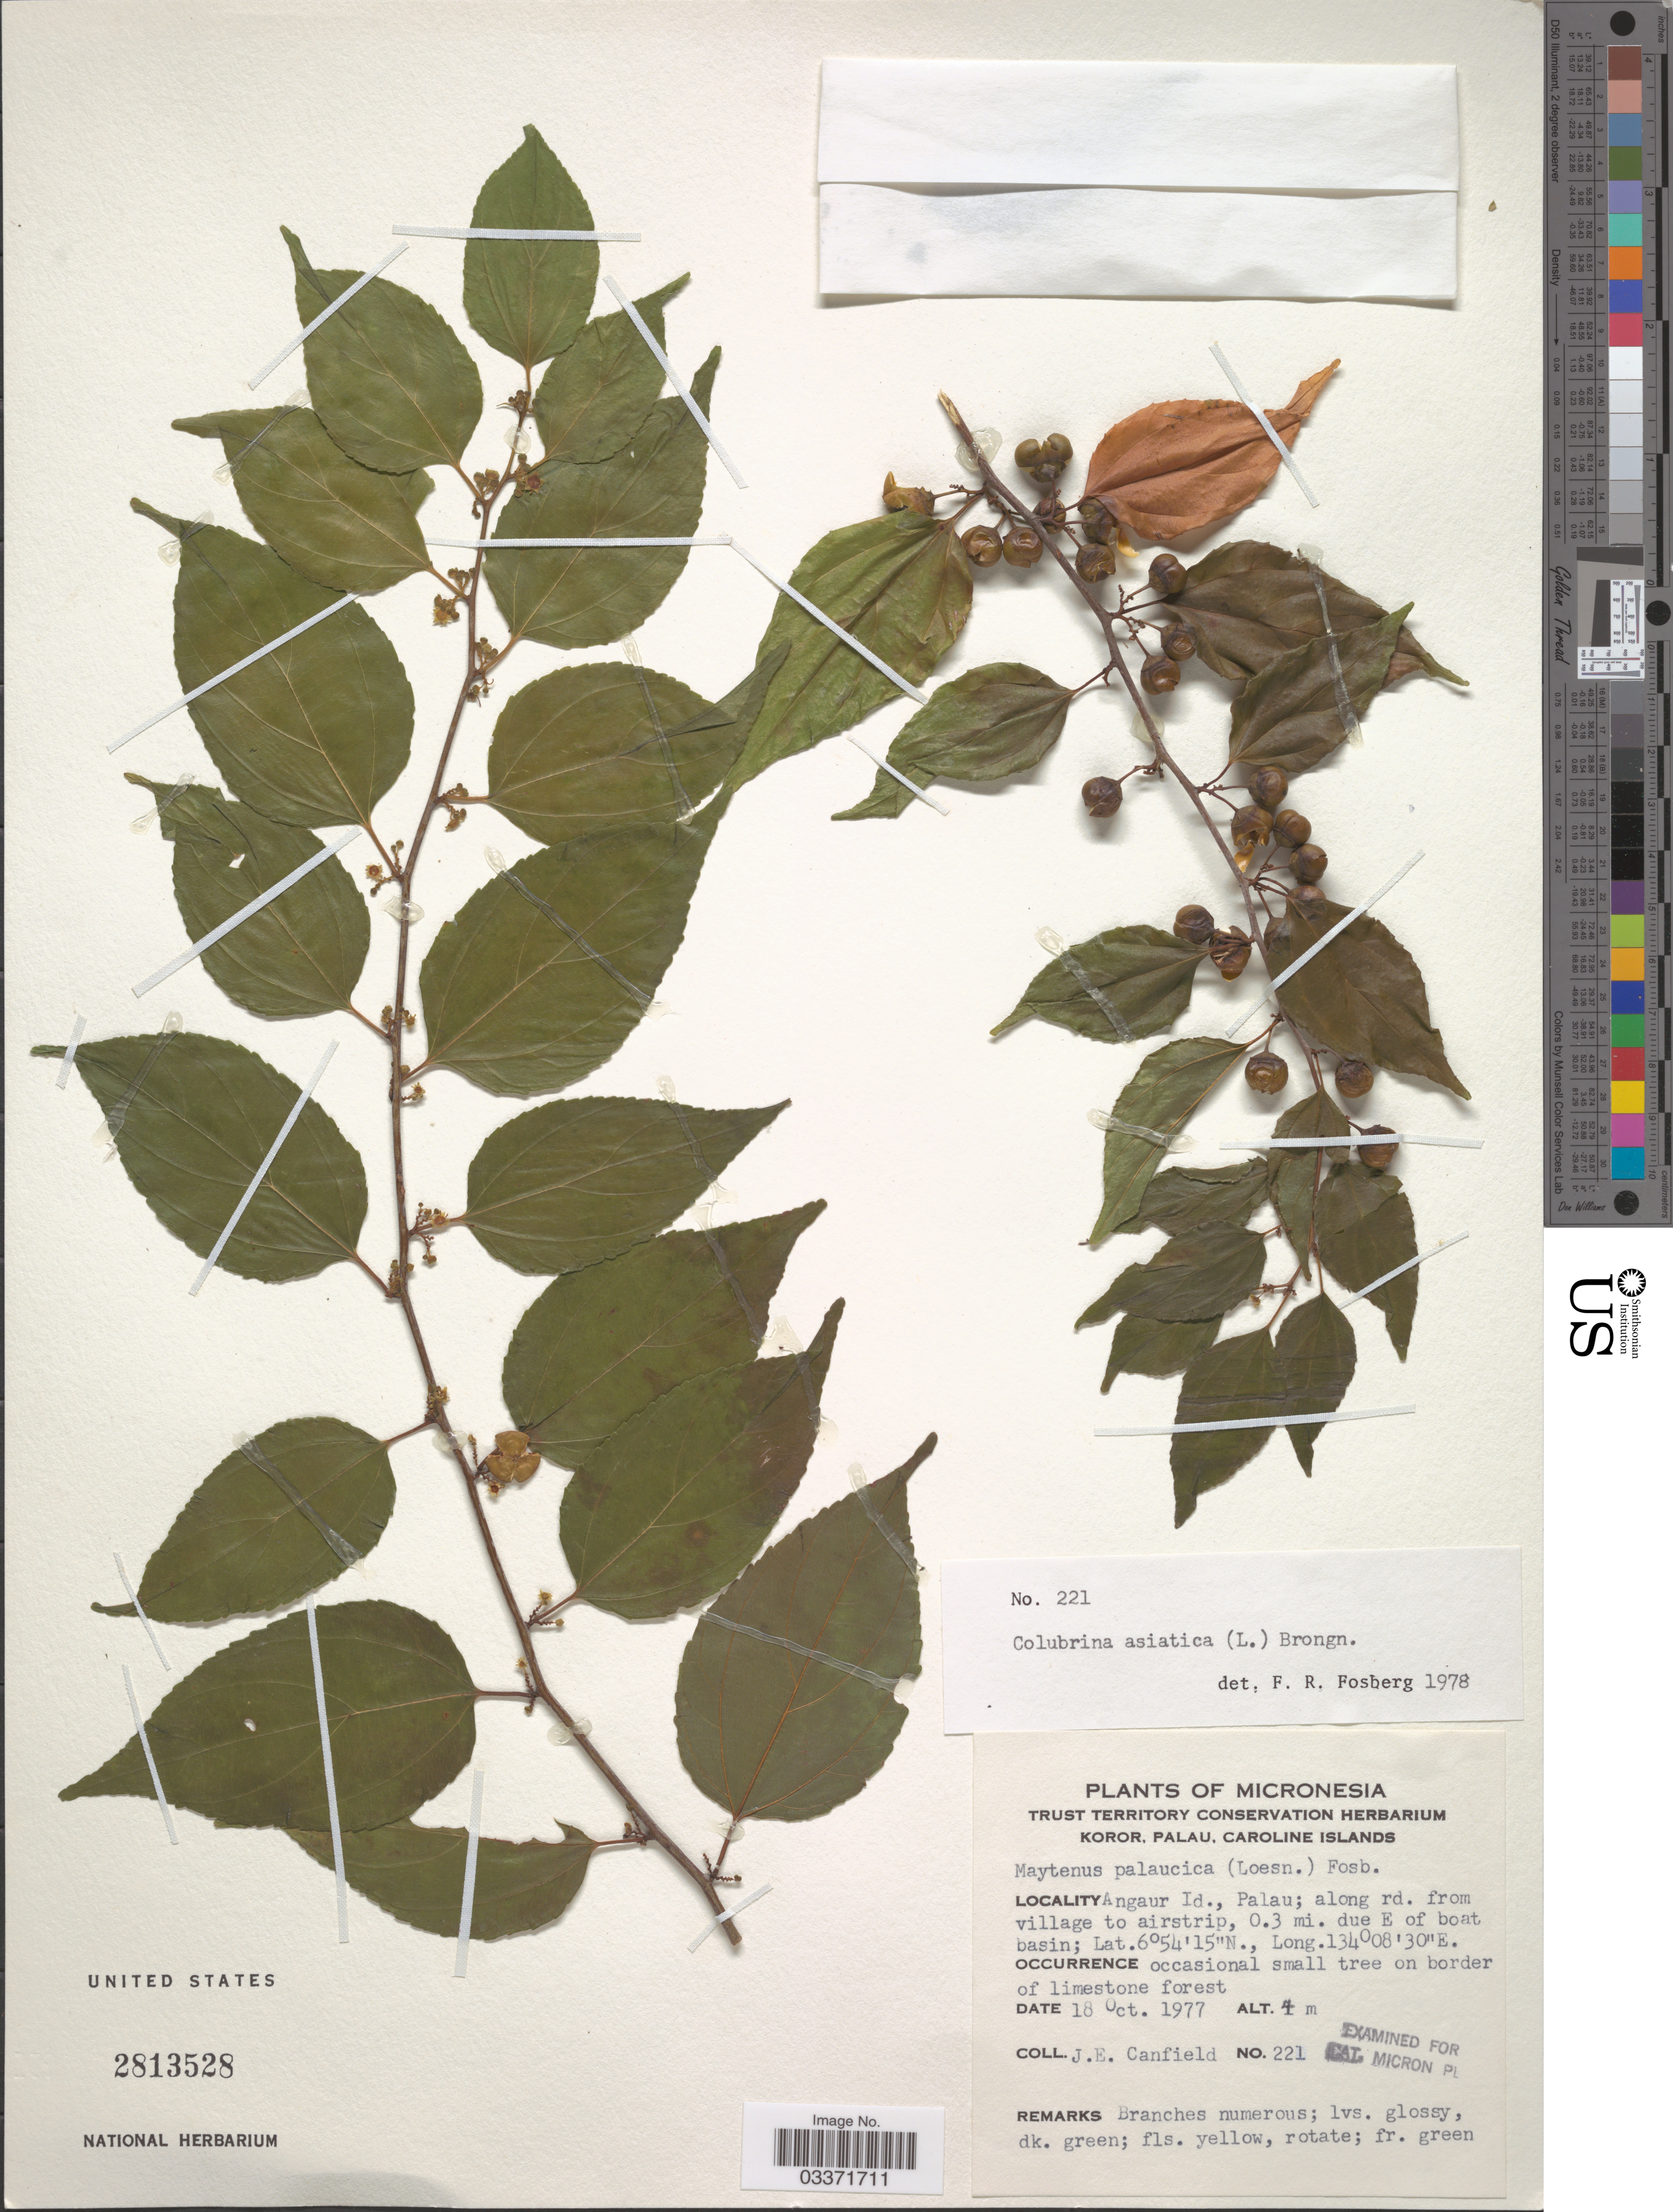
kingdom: Plantae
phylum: Tracheophyta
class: Magnoliopsida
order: Rosales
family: Rhamnaceae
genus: Colubrina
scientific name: Colubrina asiatica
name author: (L.) Brongn.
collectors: J. E. Canfield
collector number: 221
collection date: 1977-10-18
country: Palau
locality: Micronesia, Angaur Id., Palau; along rd. from village to airstrip, 0.3 mi. due E of boat basin.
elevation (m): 4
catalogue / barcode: US 2813528